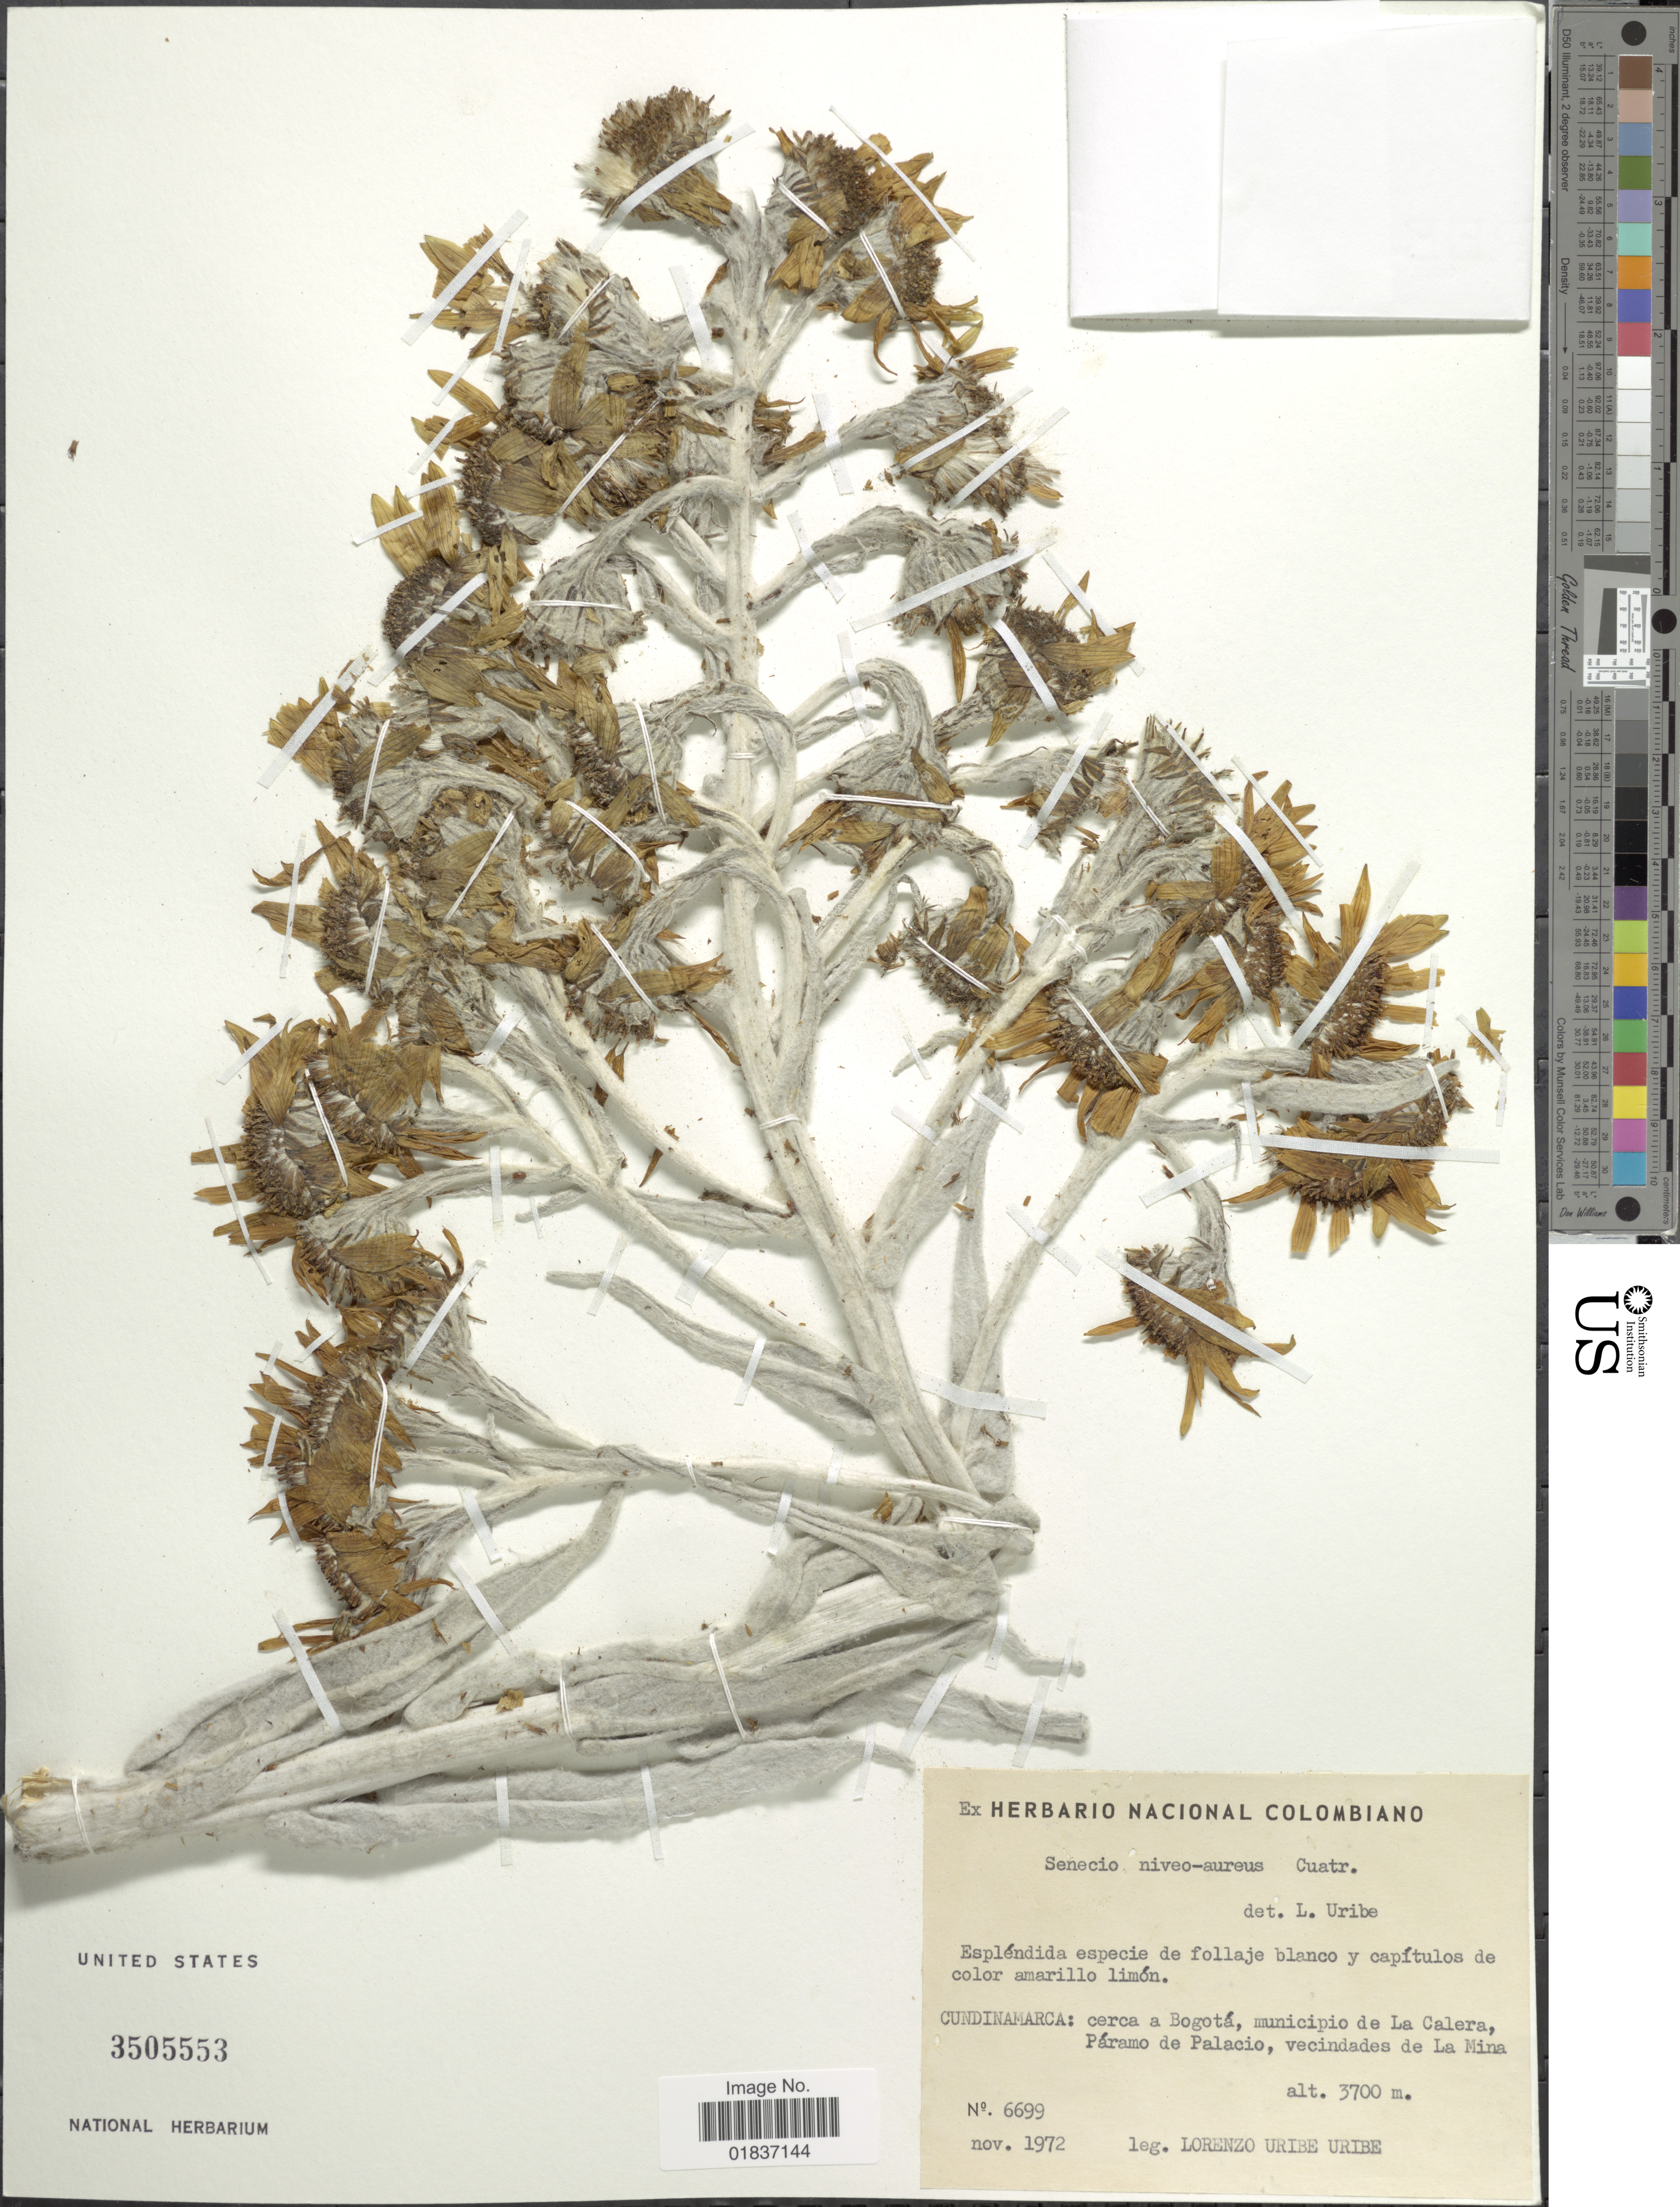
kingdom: Plantae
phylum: Tracheophyta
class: Magnoliopsida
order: Asterales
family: Asteraceae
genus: Senecio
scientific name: Senecio niveo-aureus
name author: Cuatrec.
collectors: L. Uribe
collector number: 6699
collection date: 1972-11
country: Colombia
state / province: Cundinamarca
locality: Cundinamarca: cerca a Bogota, municipio de La Calera, Paramo de Palacio, vecindades de La Mina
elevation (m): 3700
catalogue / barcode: US 350553